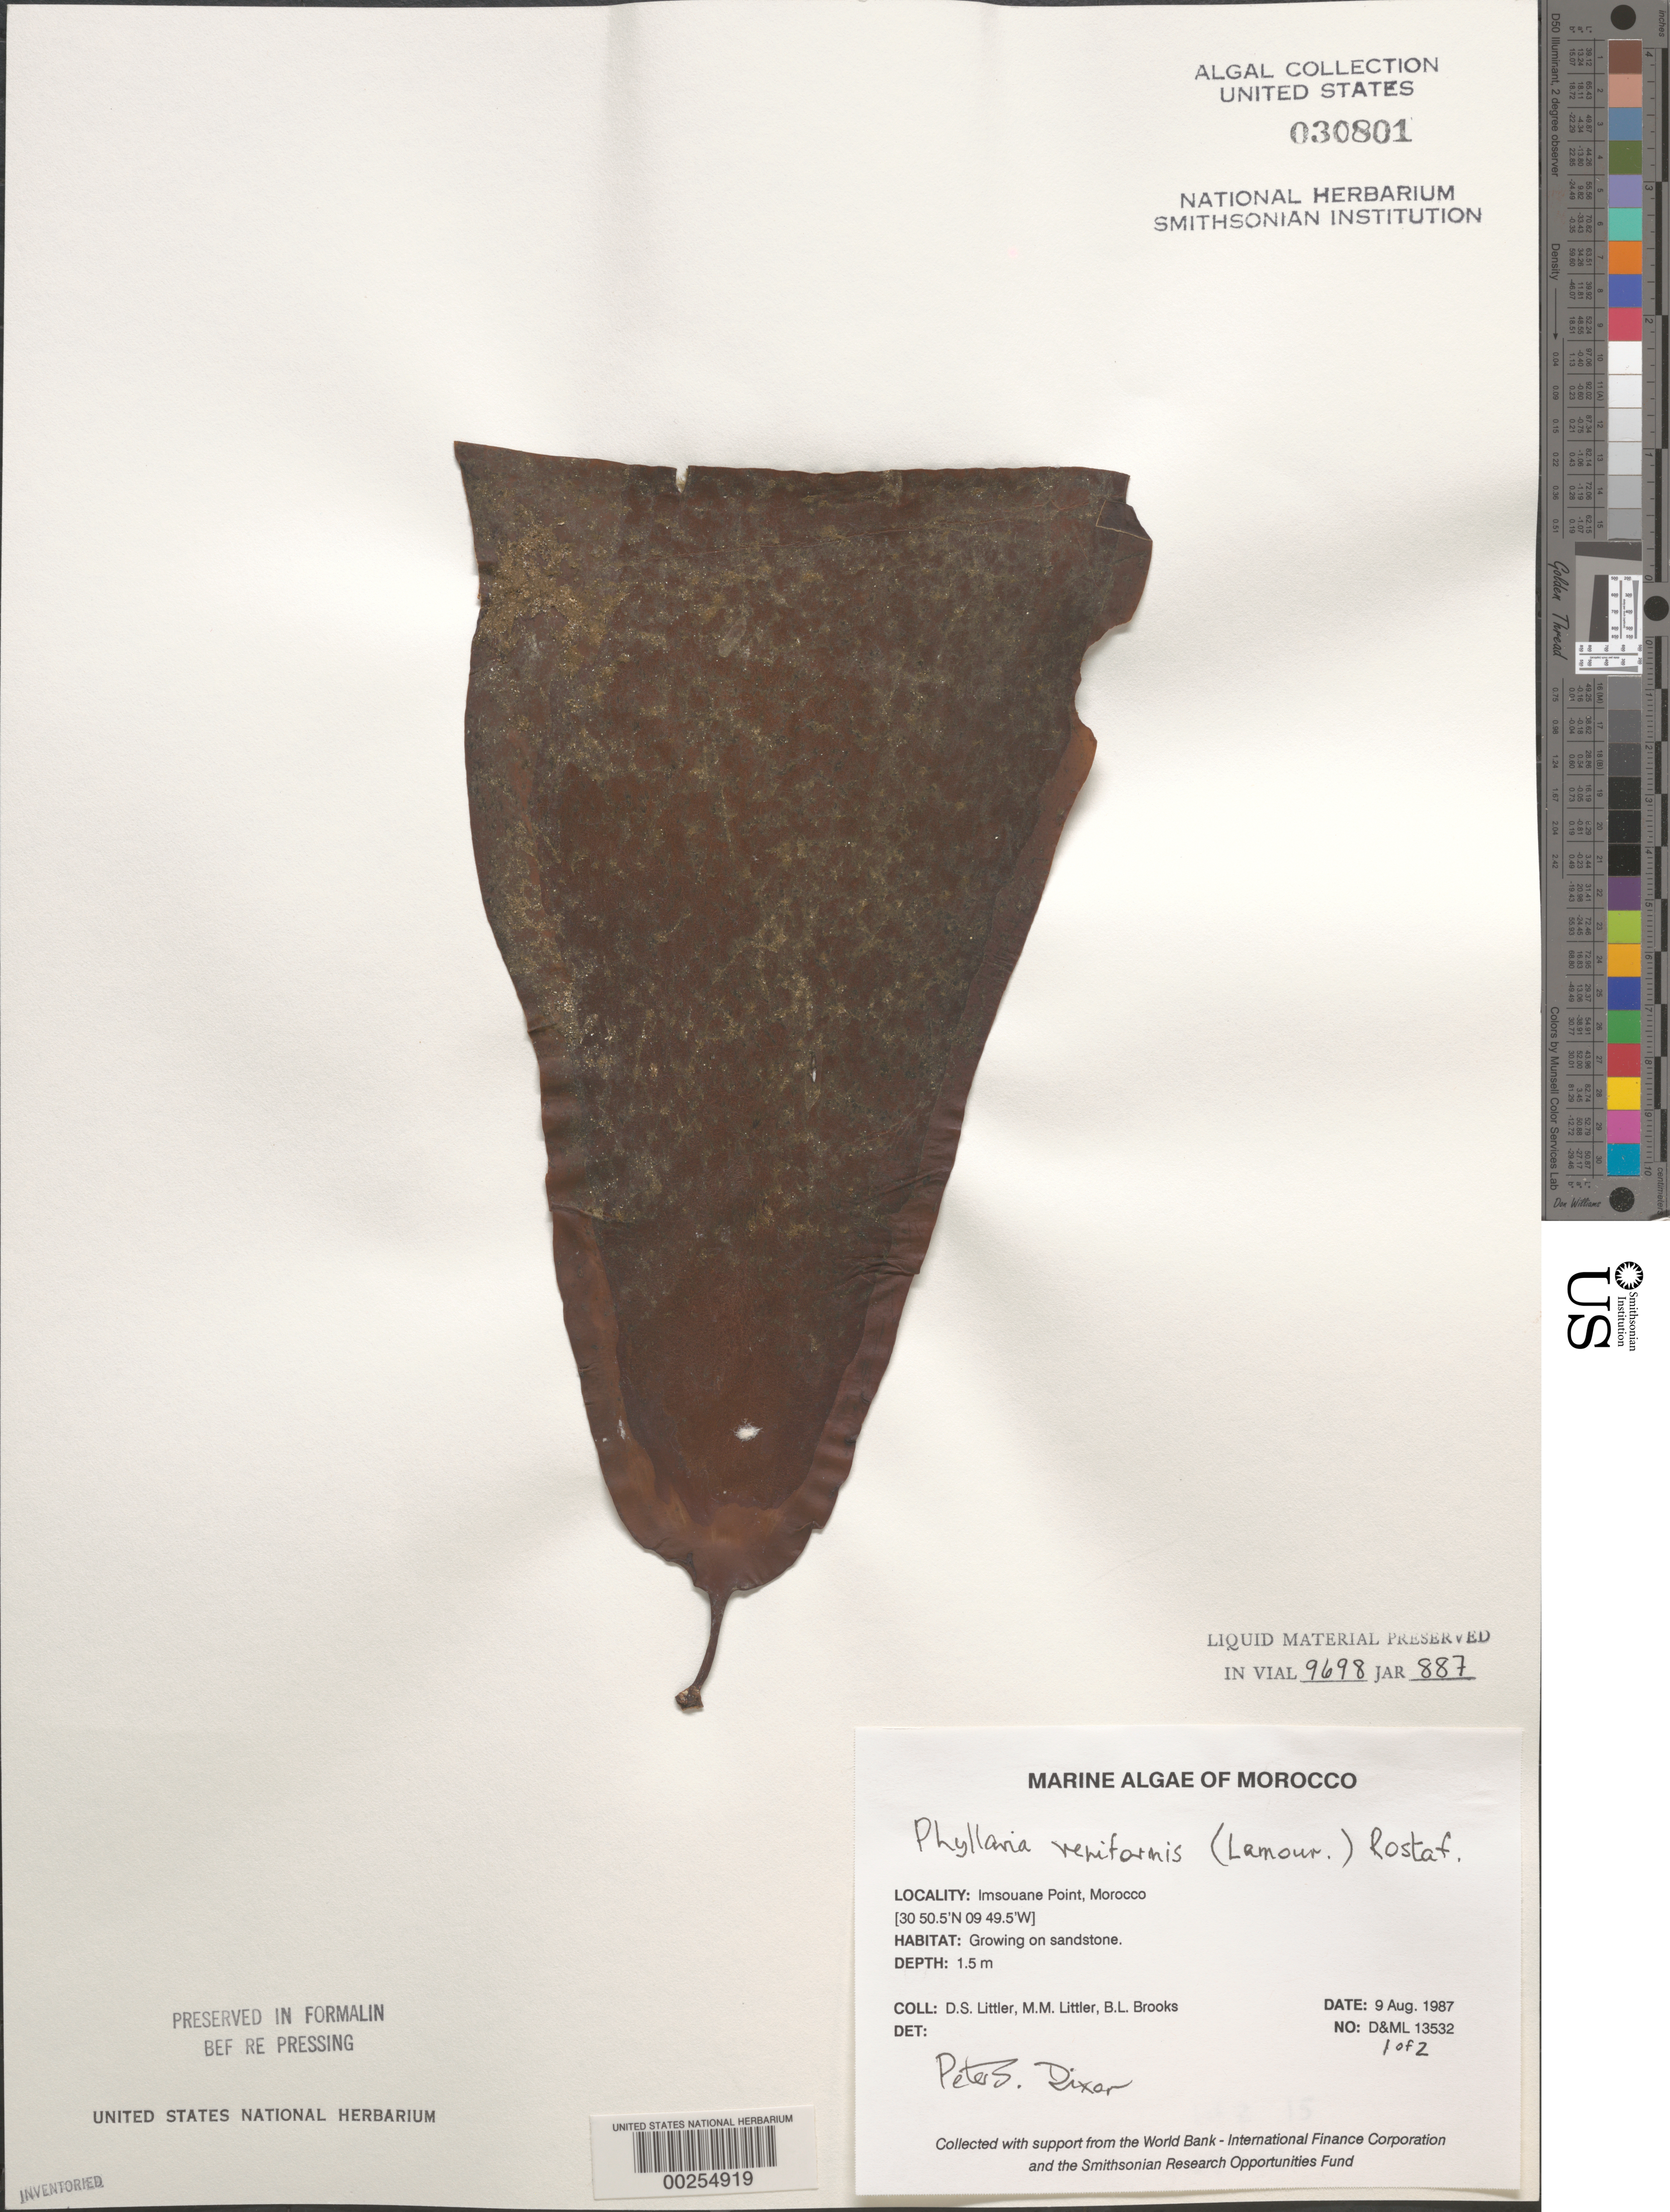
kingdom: Chromista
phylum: Ochrophyta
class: Phaeophyceae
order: Tilopteridales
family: Phyllariaceae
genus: Phyllariopsis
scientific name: Phyllariopsis brevipes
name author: (C. Agardh) E.C. Henry & South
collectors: D. S. Littler, M. M. Littler & B. Brooks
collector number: D&ML 13532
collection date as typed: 09 Aug 1987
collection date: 1987-08-09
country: Morocco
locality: Imsouane Point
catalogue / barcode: US 30801